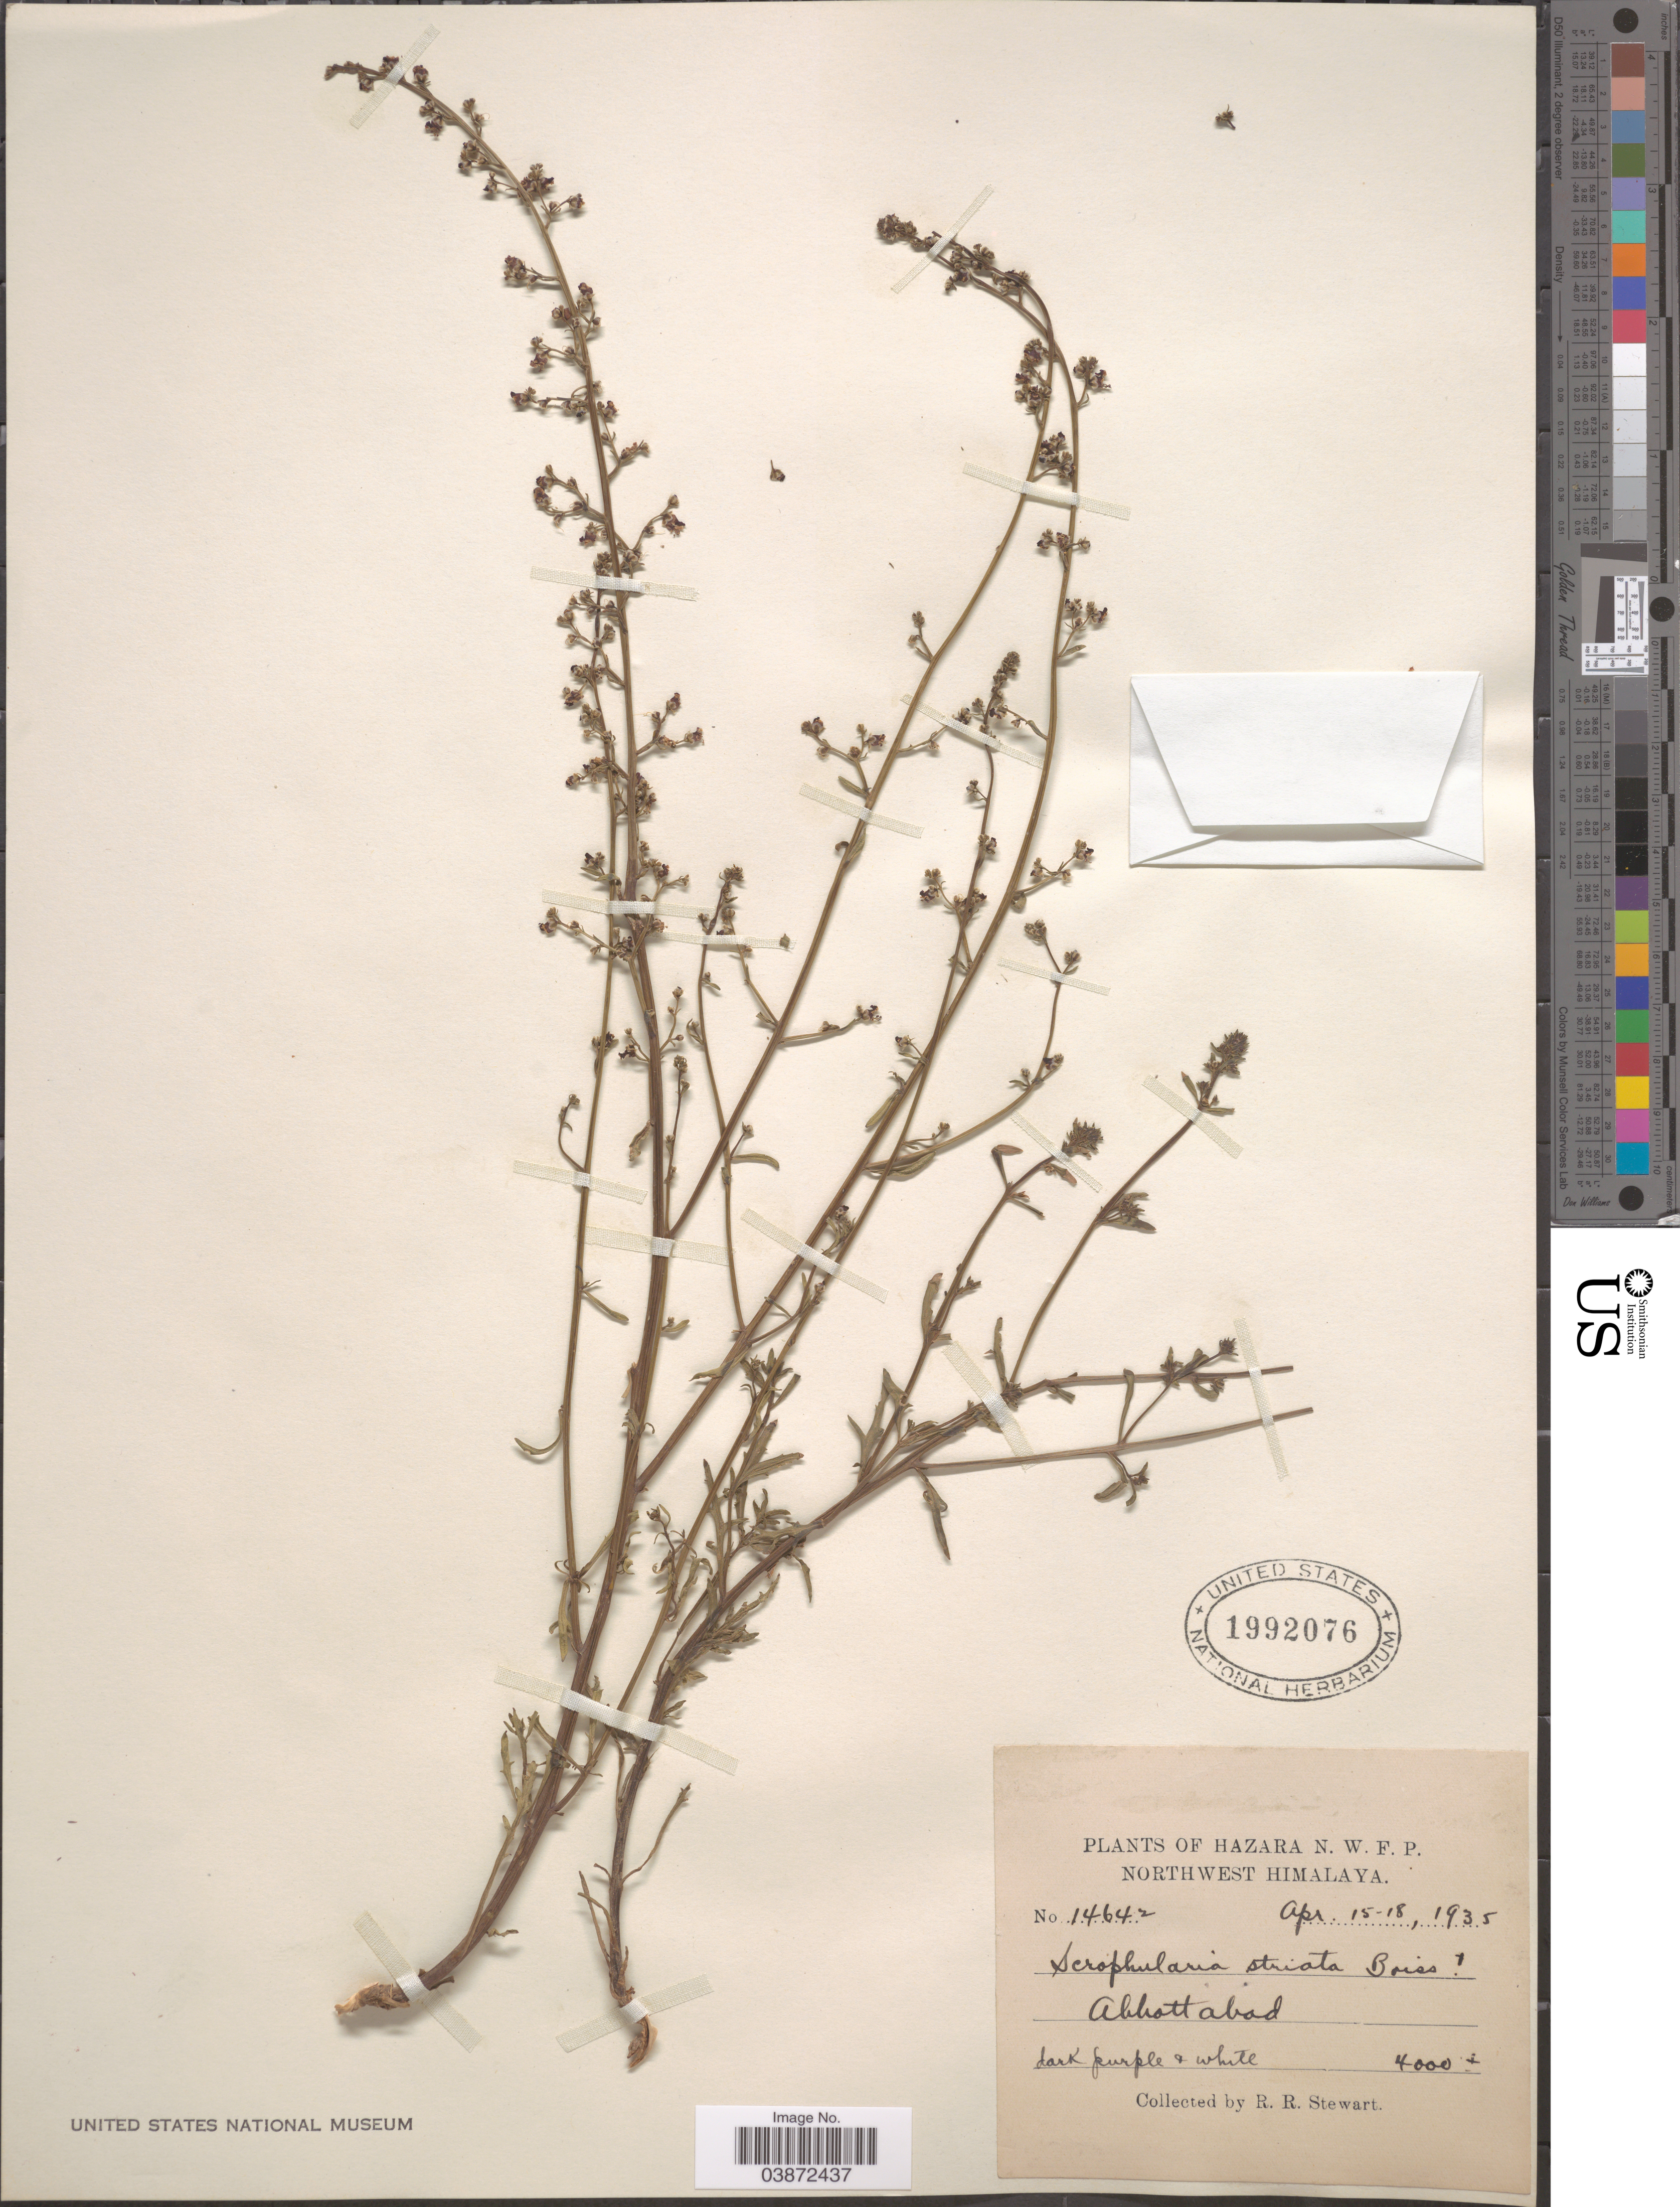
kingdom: Plantae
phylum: Tracheophyta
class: Magnoliopsida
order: Lamiales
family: Scrophulariaceae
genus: Scrophularia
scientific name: Scrophularia striata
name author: Boiss.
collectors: R. Stewart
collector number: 14642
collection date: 1935-04-15/1935-04-18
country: Pakistan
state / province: Khyber Pakhtunkhwa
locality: Hazara N.W.F.P. Northwest Himalaya. Abbottabad.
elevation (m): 1219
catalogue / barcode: US 1992076